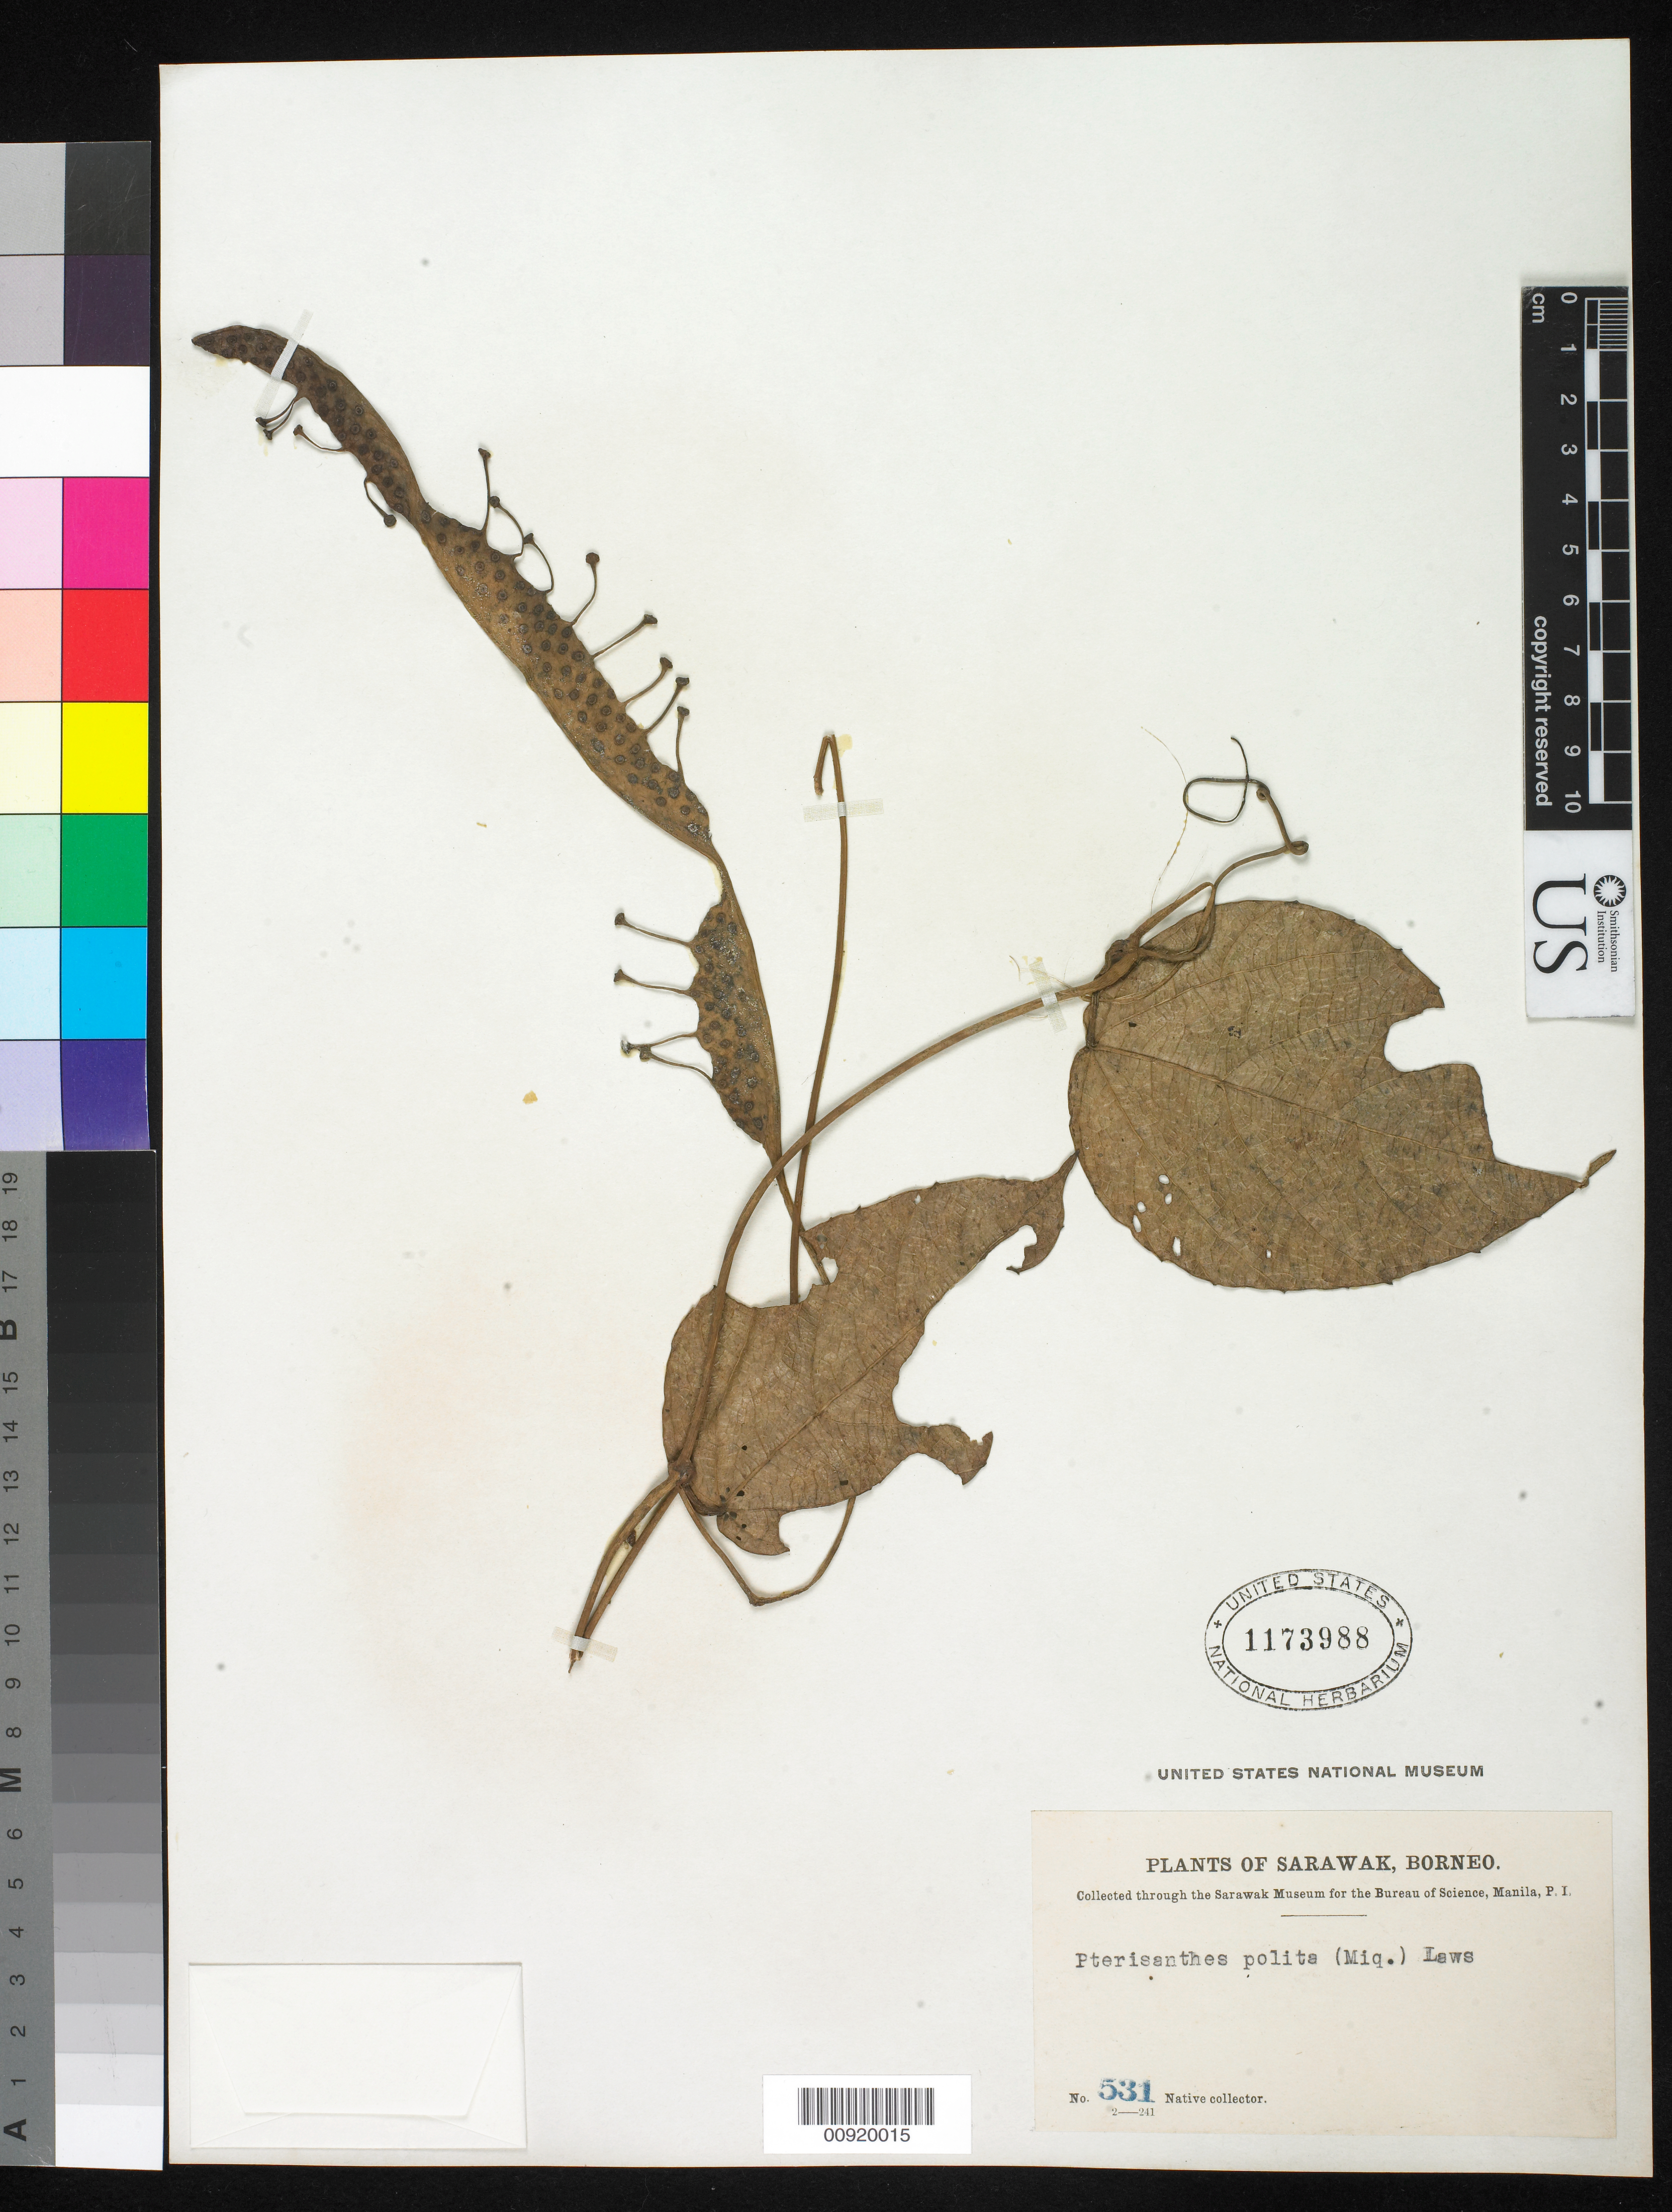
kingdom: Plantae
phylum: Tracheophyta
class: Magnoliopsida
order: Vitales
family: Vitaceae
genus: Pterisanthes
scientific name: Pterisanthes polita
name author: M.A. Lawson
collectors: Native collector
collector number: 531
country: Indonesia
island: Borneo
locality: Sarawak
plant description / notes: Collected through the Sarawak Museum for the Bureau of Science, Manila, P.I.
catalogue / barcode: US 1173988